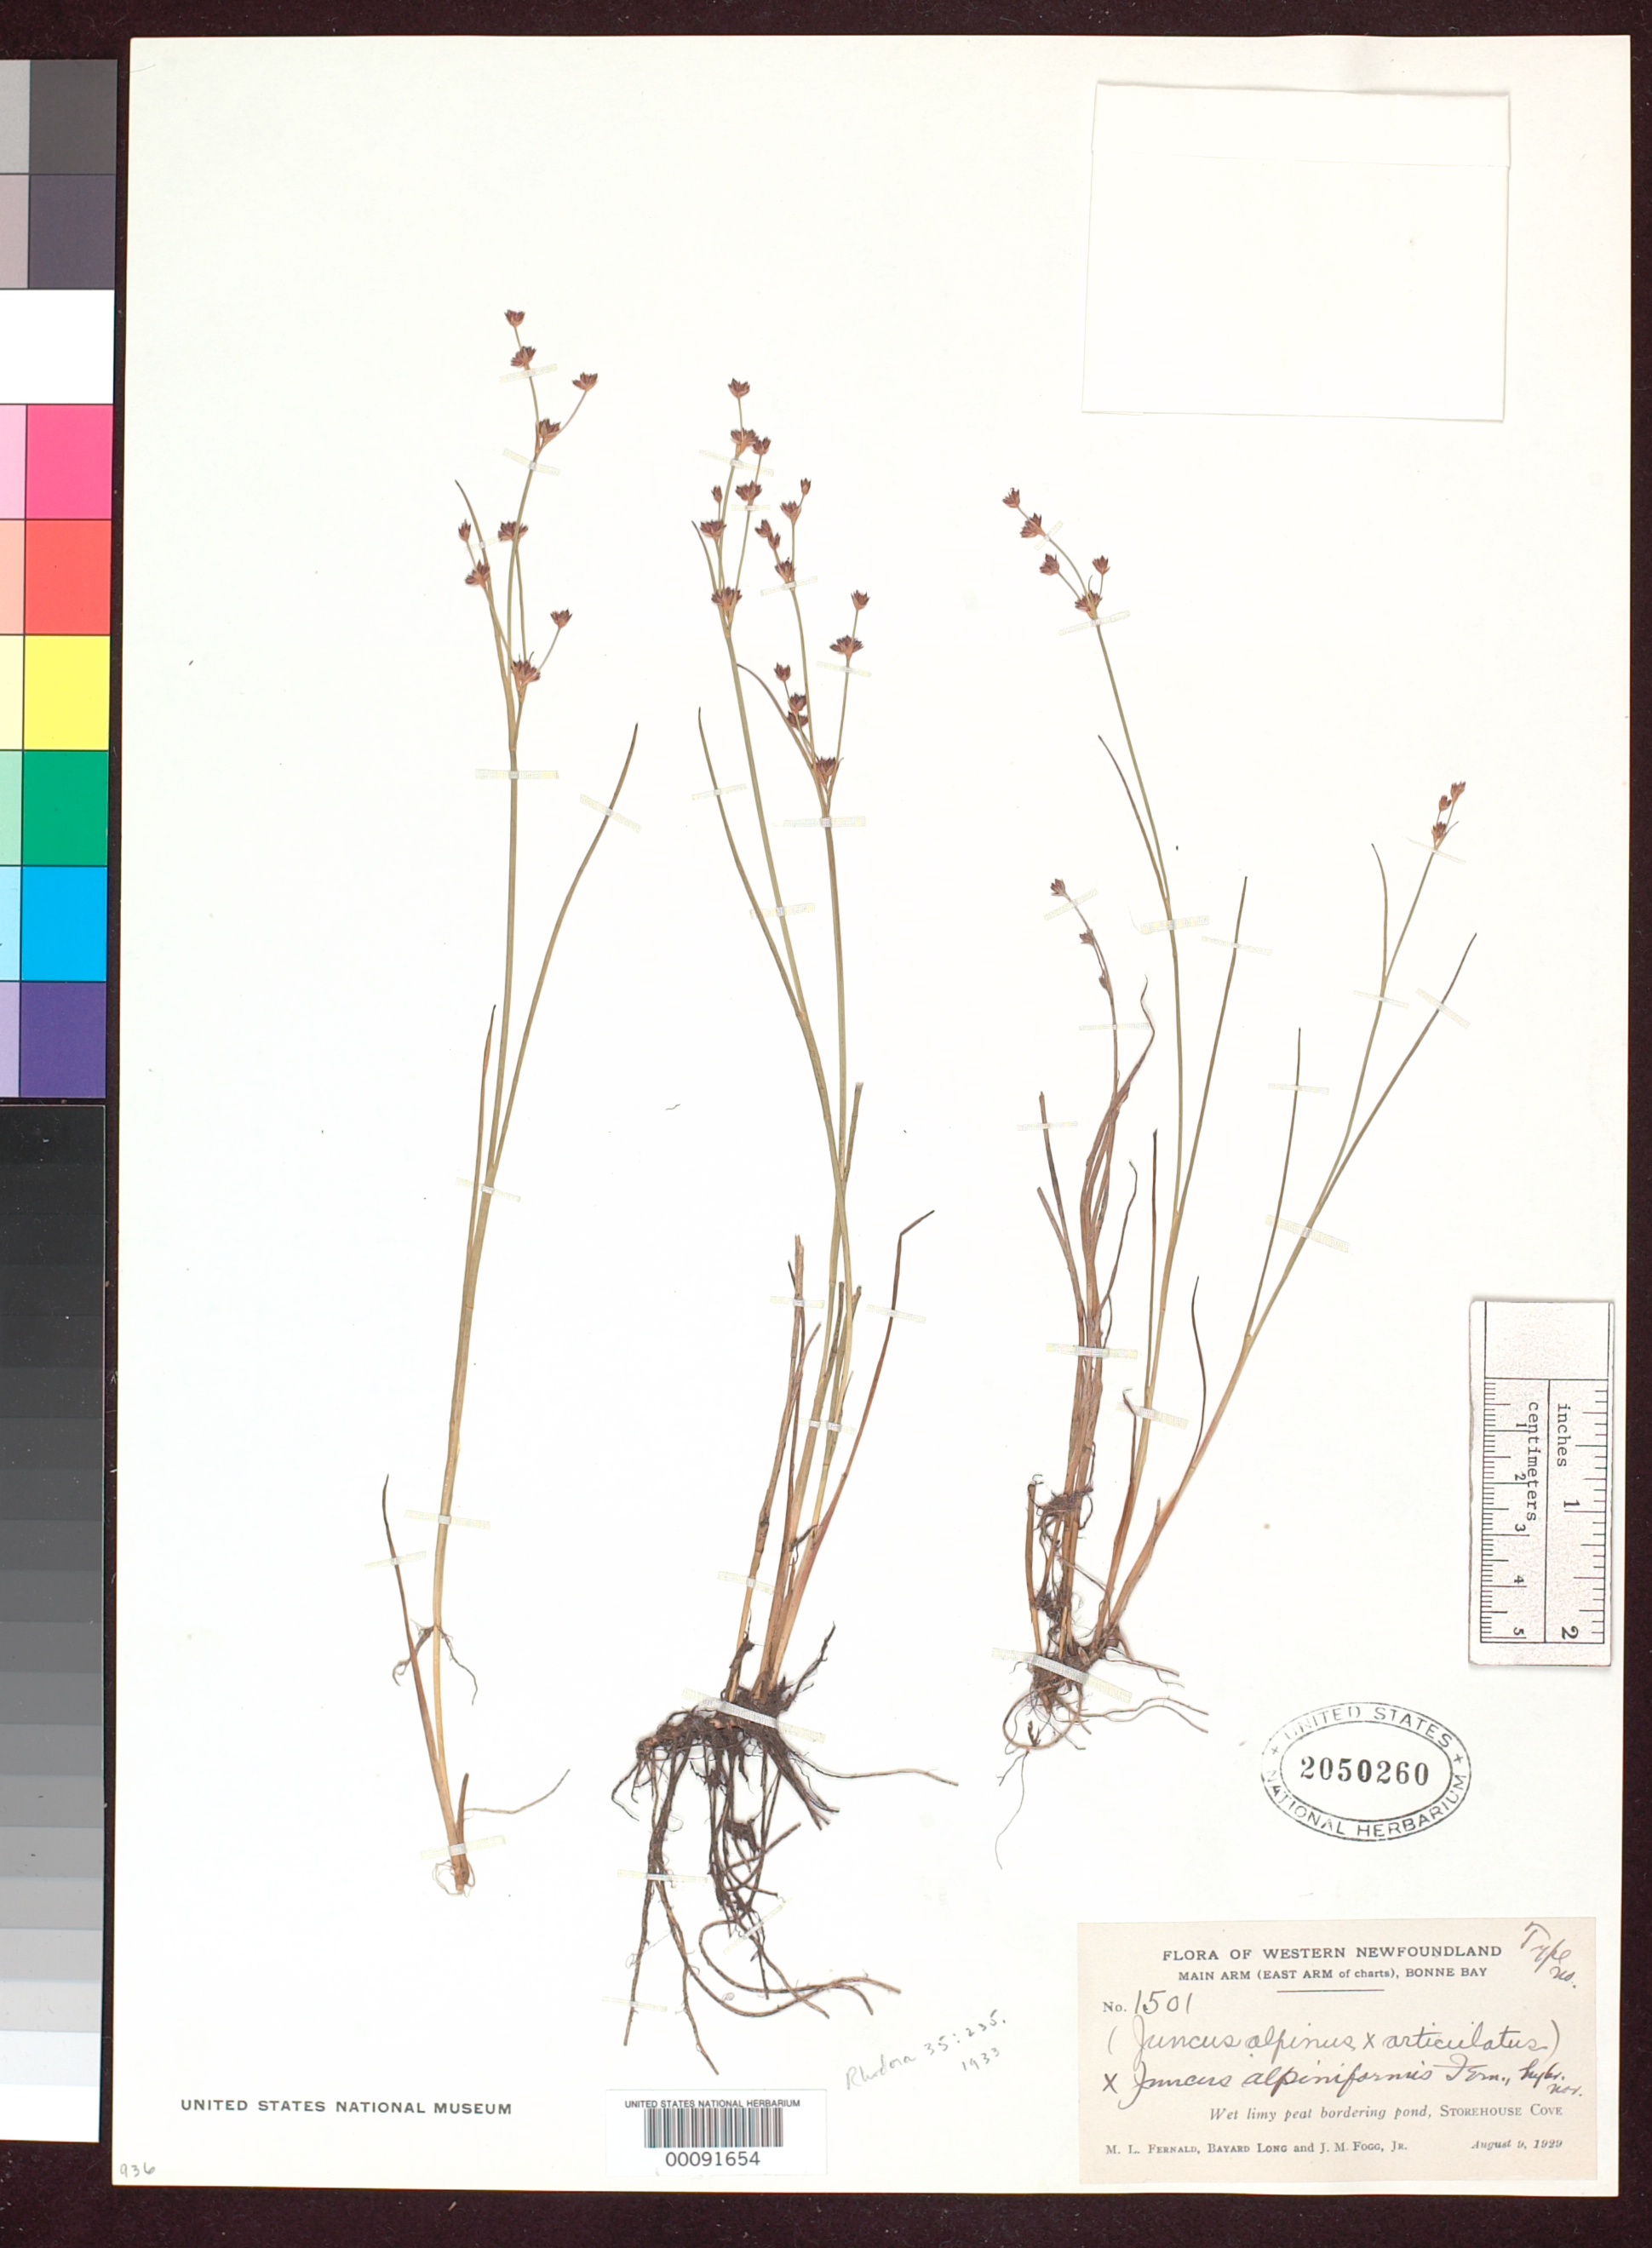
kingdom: Plantae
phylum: Tracheophyta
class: Liliopsida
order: Poales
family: Juncaceae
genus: Juncus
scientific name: Juncus x alpiniformis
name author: Fernald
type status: Isotype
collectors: M. L. Fernald, B. H. Long & J. Fogg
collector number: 1501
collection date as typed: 09 Aug 1929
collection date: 1929-08-09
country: Canada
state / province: Newfoundland and Labrador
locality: Storehouse Cove, Bonne Bay.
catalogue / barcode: US 2050260